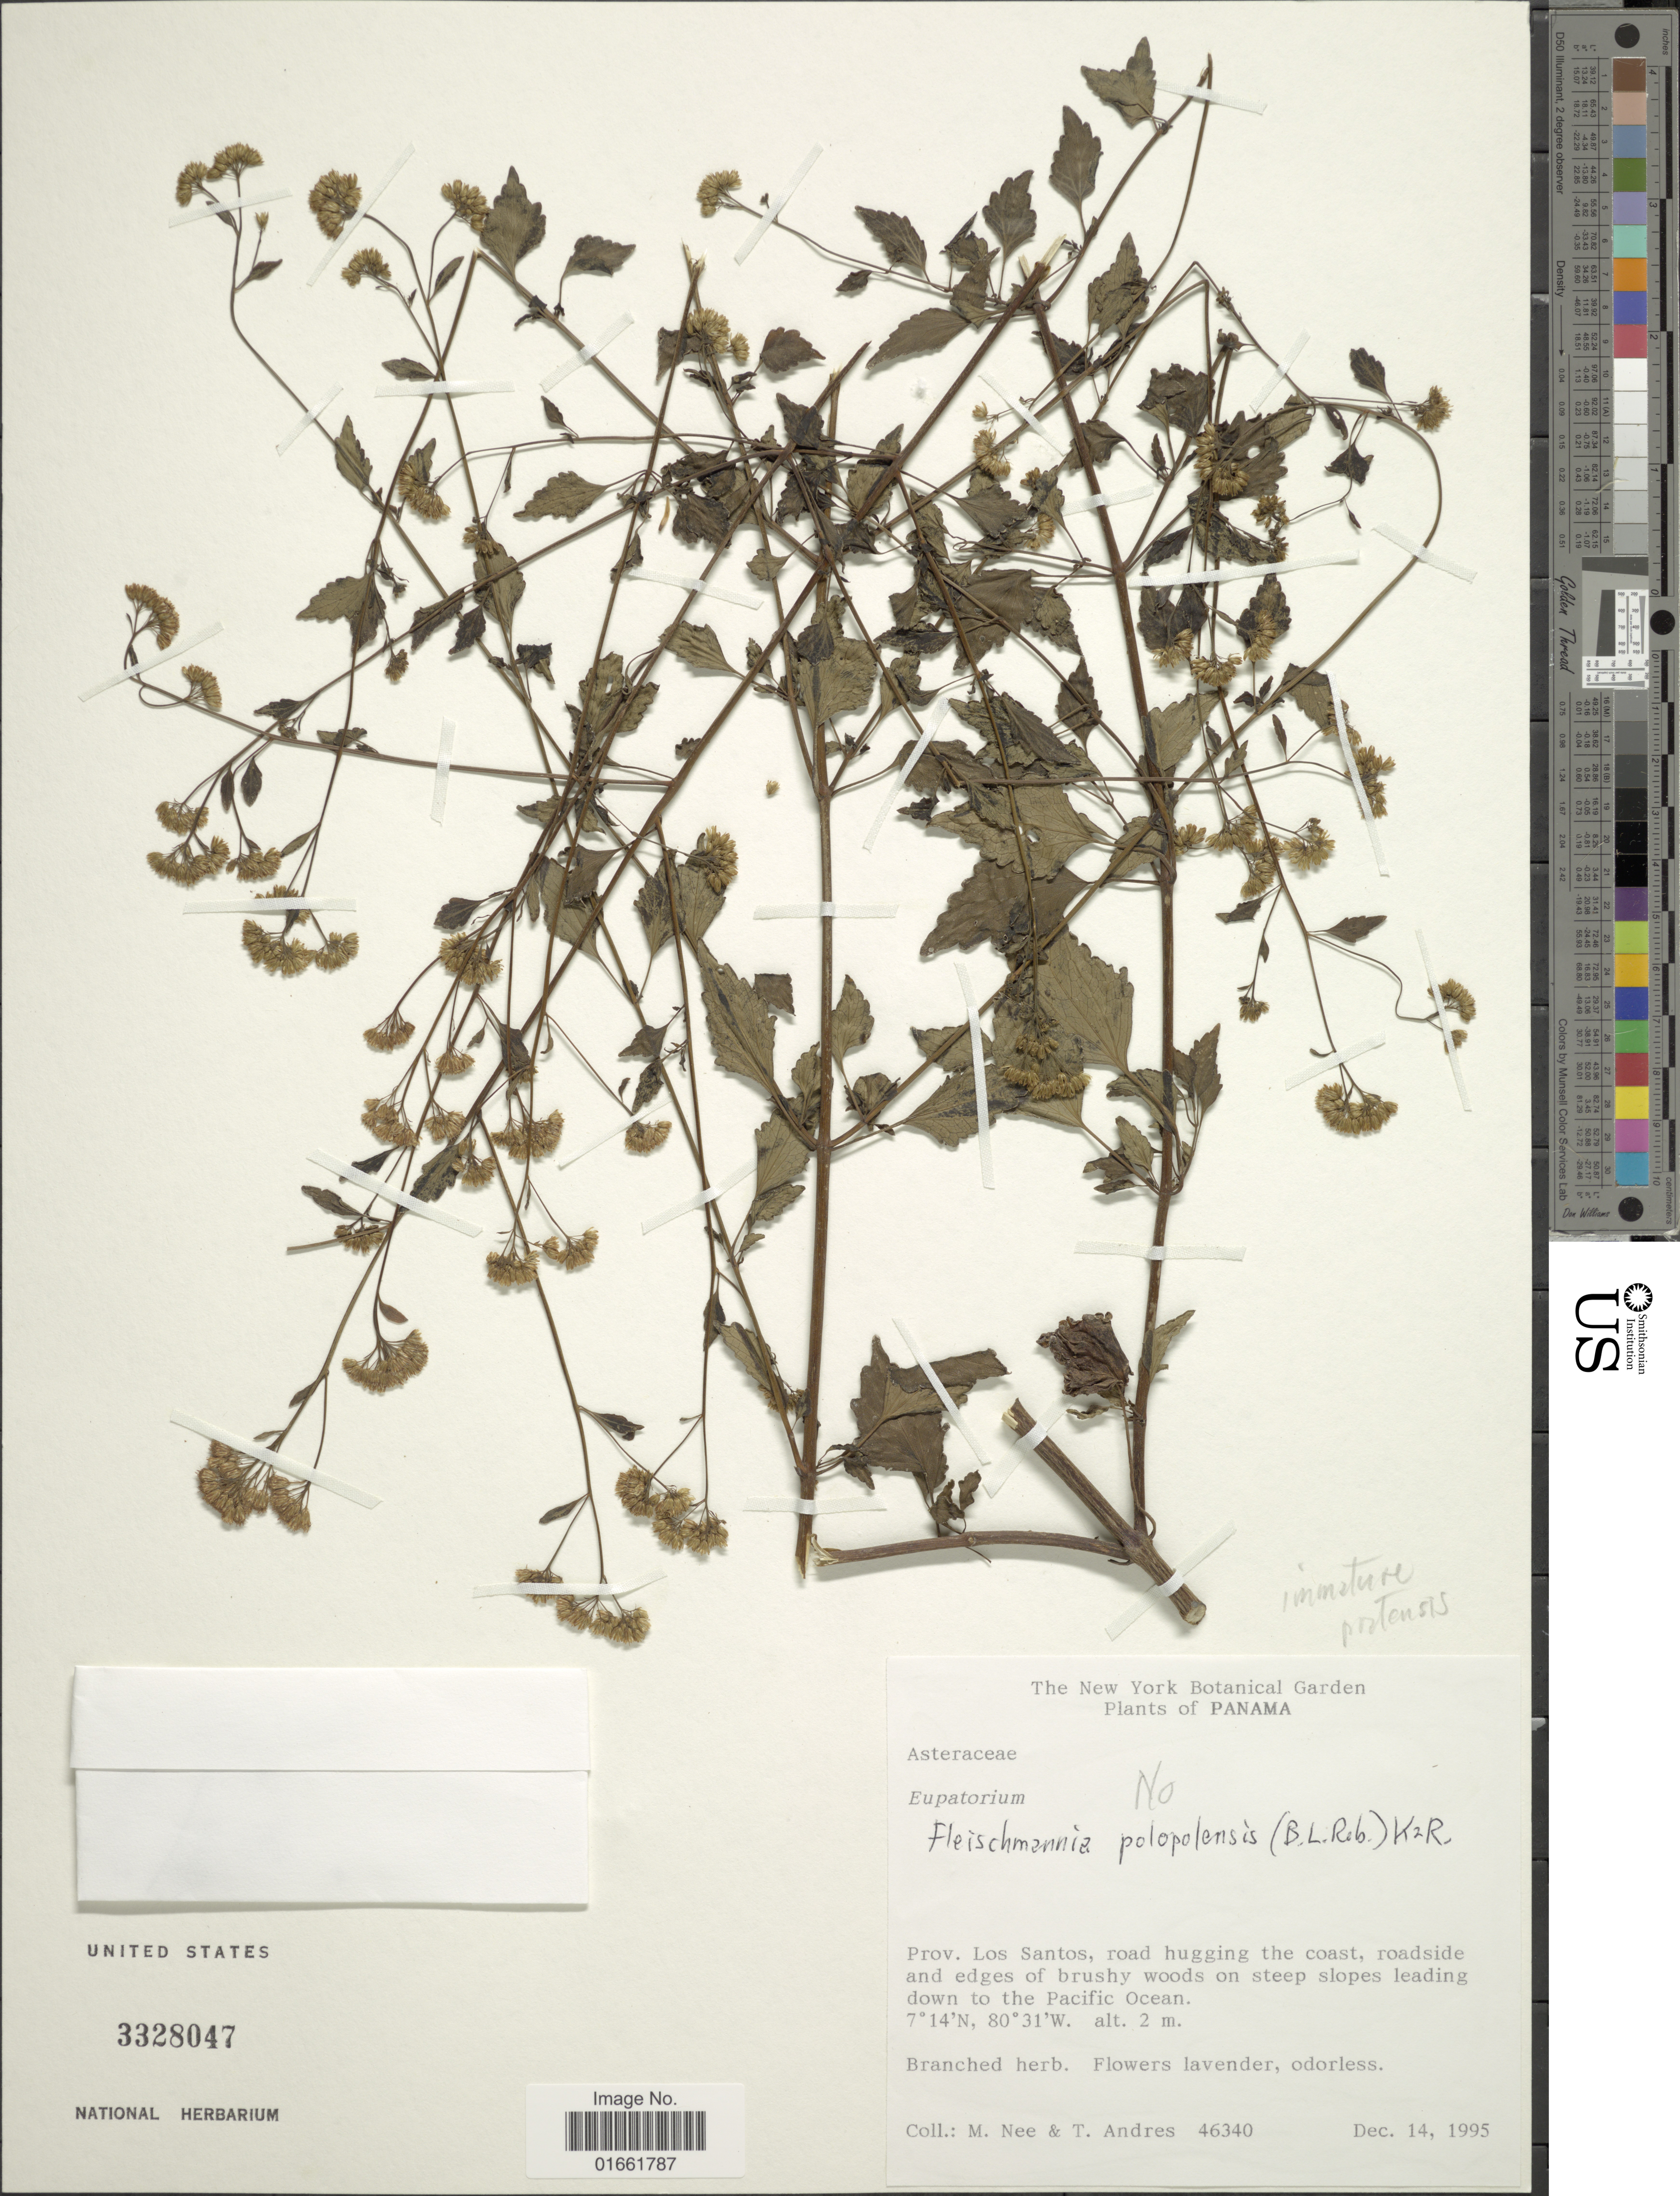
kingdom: Plantae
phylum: Tracheophyta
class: Magnoliopsida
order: Asterales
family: Asteraceae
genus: Fleischmannia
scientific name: Fleischmannia pratensis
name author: (Klatt) R.M. King & H. Rob.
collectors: M. Nee & T. Andres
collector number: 46340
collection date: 1995-12-14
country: Panama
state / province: Los Santos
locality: Prov. Los Santos, road hugging the coast, roadside and edges of brushy woods on steep slopes leading down to the Pacific Ocean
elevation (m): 2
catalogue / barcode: US 3328047